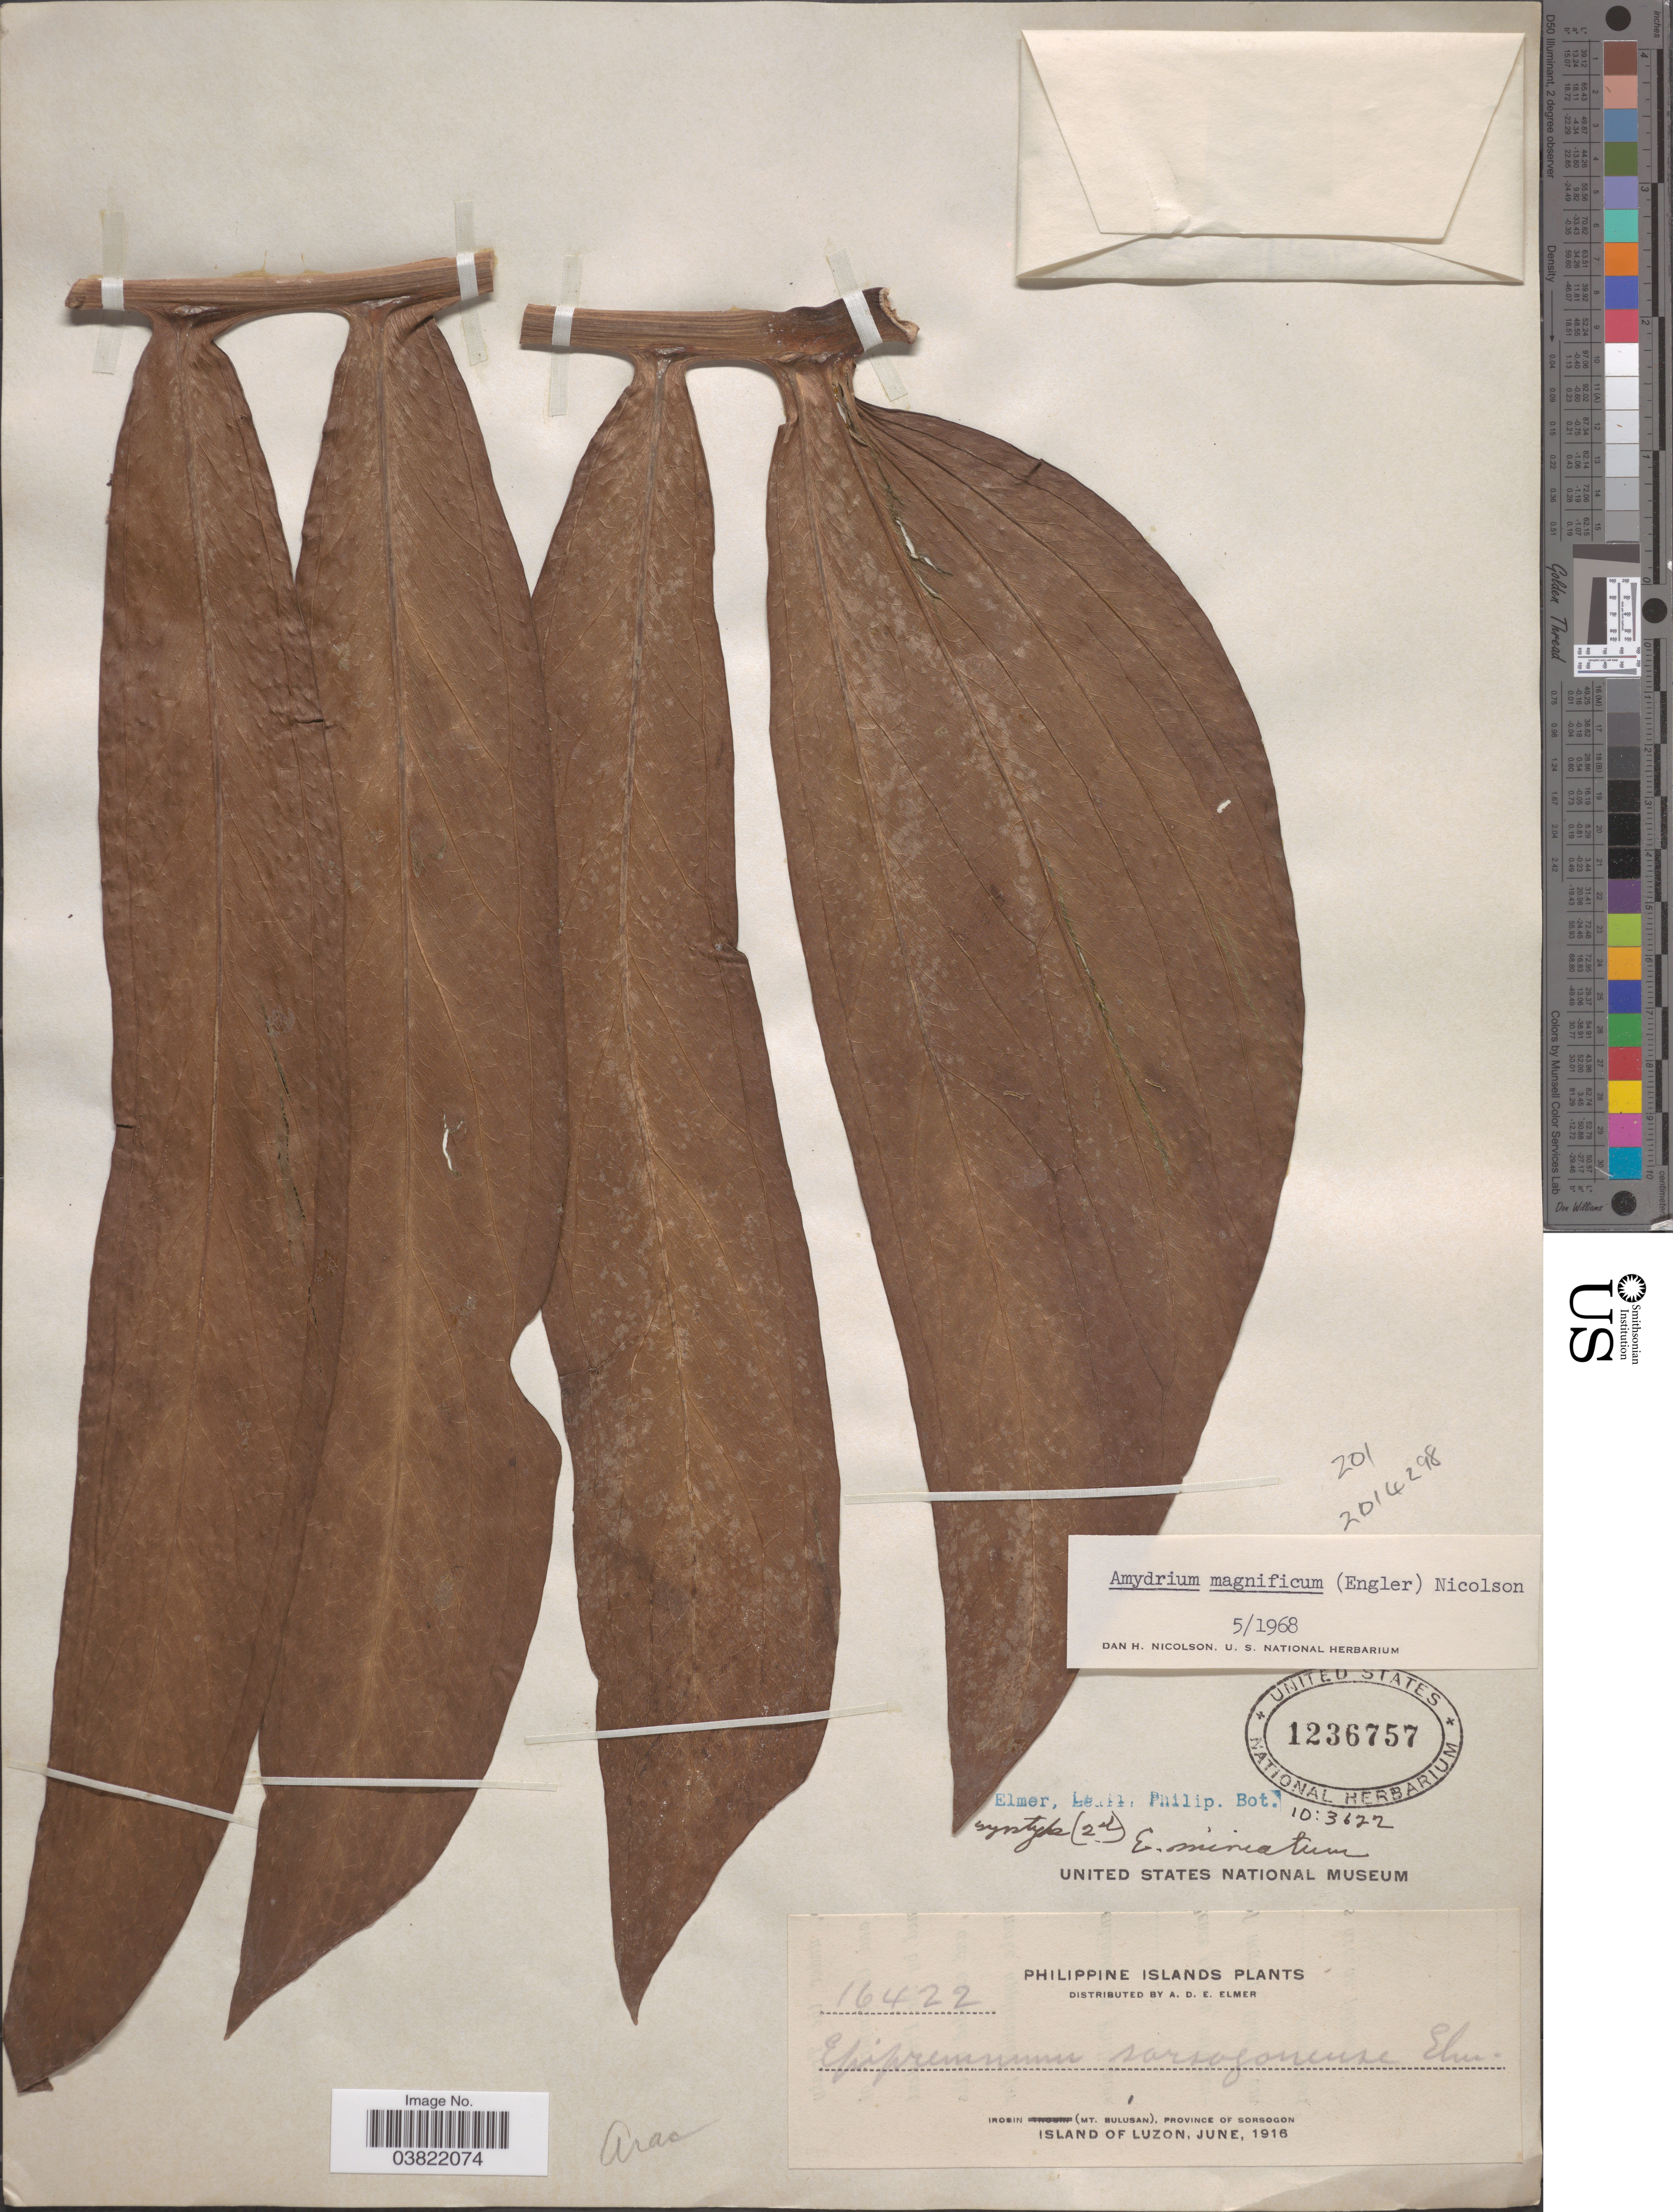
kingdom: Plantae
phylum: Tracheophyta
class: Liliopsida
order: Alismatales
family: Araceae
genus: Amydrium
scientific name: Amydrium magnificum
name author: (Engl.) Nicolson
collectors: A. D. E. Elmer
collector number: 16422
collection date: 1916-06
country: Philippines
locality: Philippine Islands. Irosin (Mt. Bulusan), Province of Sorsogon, Island of Luzon.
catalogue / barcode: US 1236757